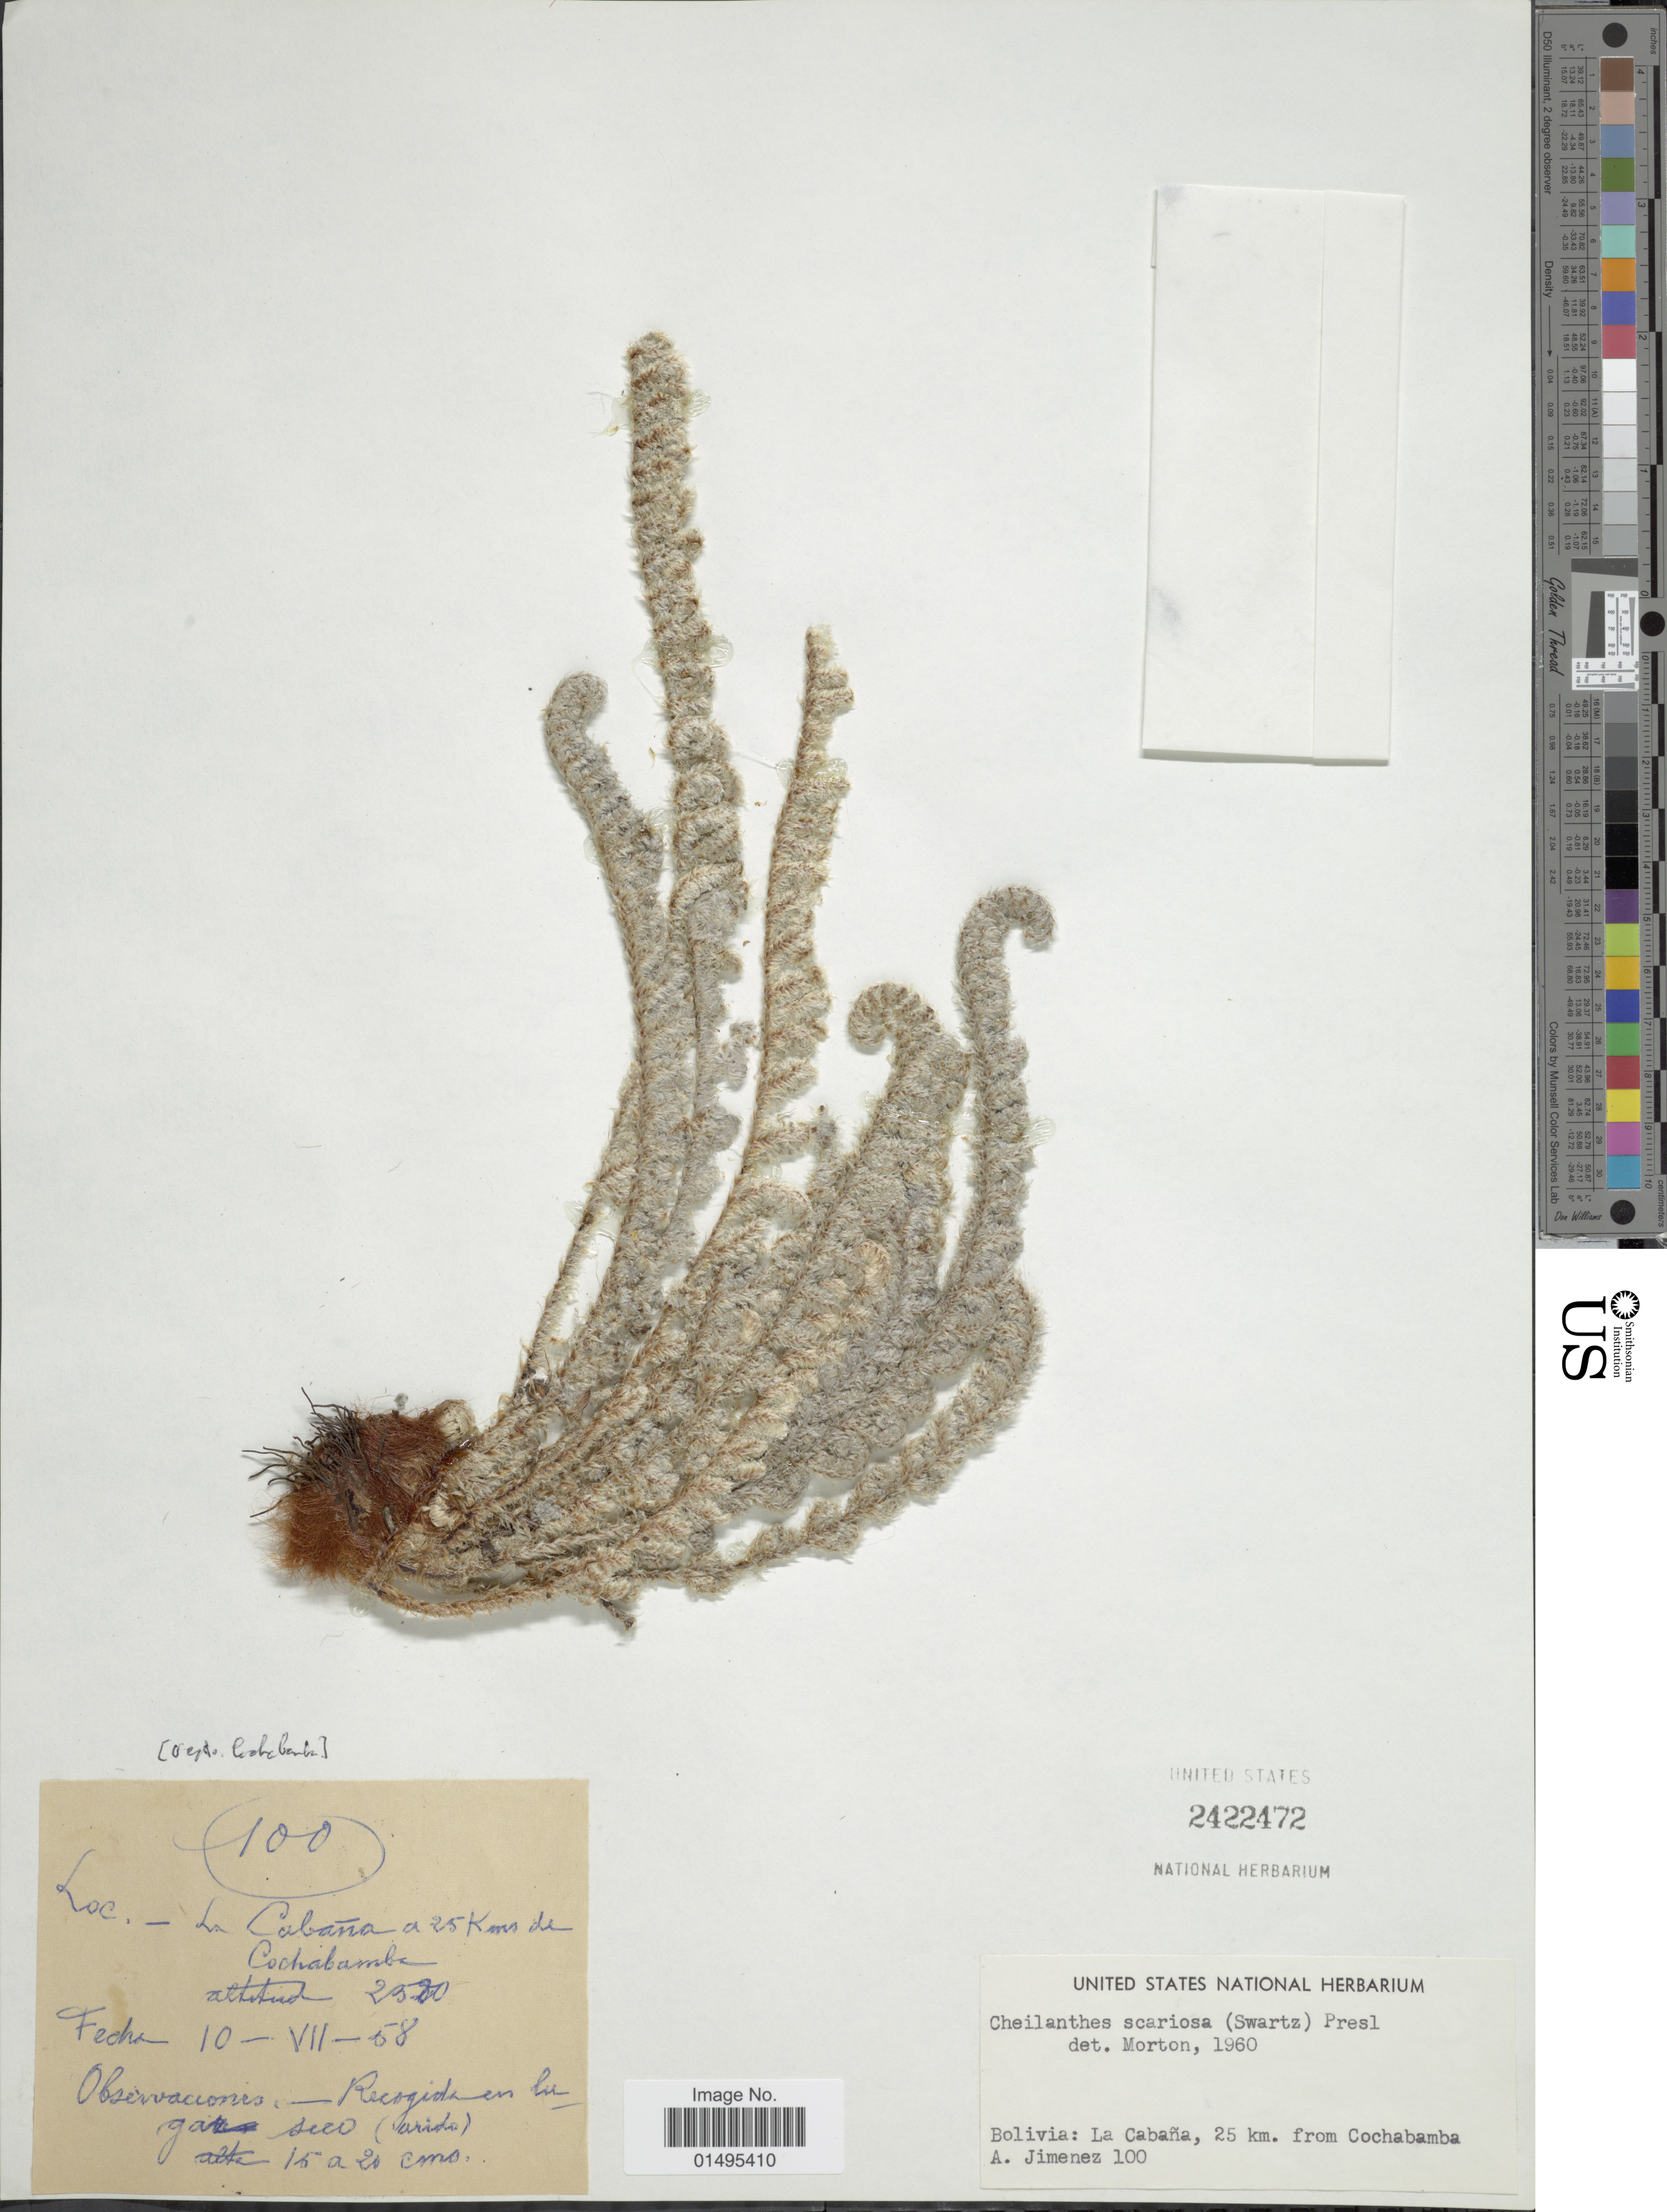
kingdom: Plantae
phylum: Tracheophyta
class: Polypodiopsida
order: Polypodiales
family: Pteridaceae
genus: Myriopteris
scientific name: Myriopteris scariosa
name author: (Sw.) Fée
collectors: A. Jimenez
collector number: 100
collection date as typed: Transcribed d/m/y: 10/7/58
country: Bolivia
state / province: Cochabamba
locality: La Cabana, 25 km from Cochabamba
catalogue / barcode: US 2422472